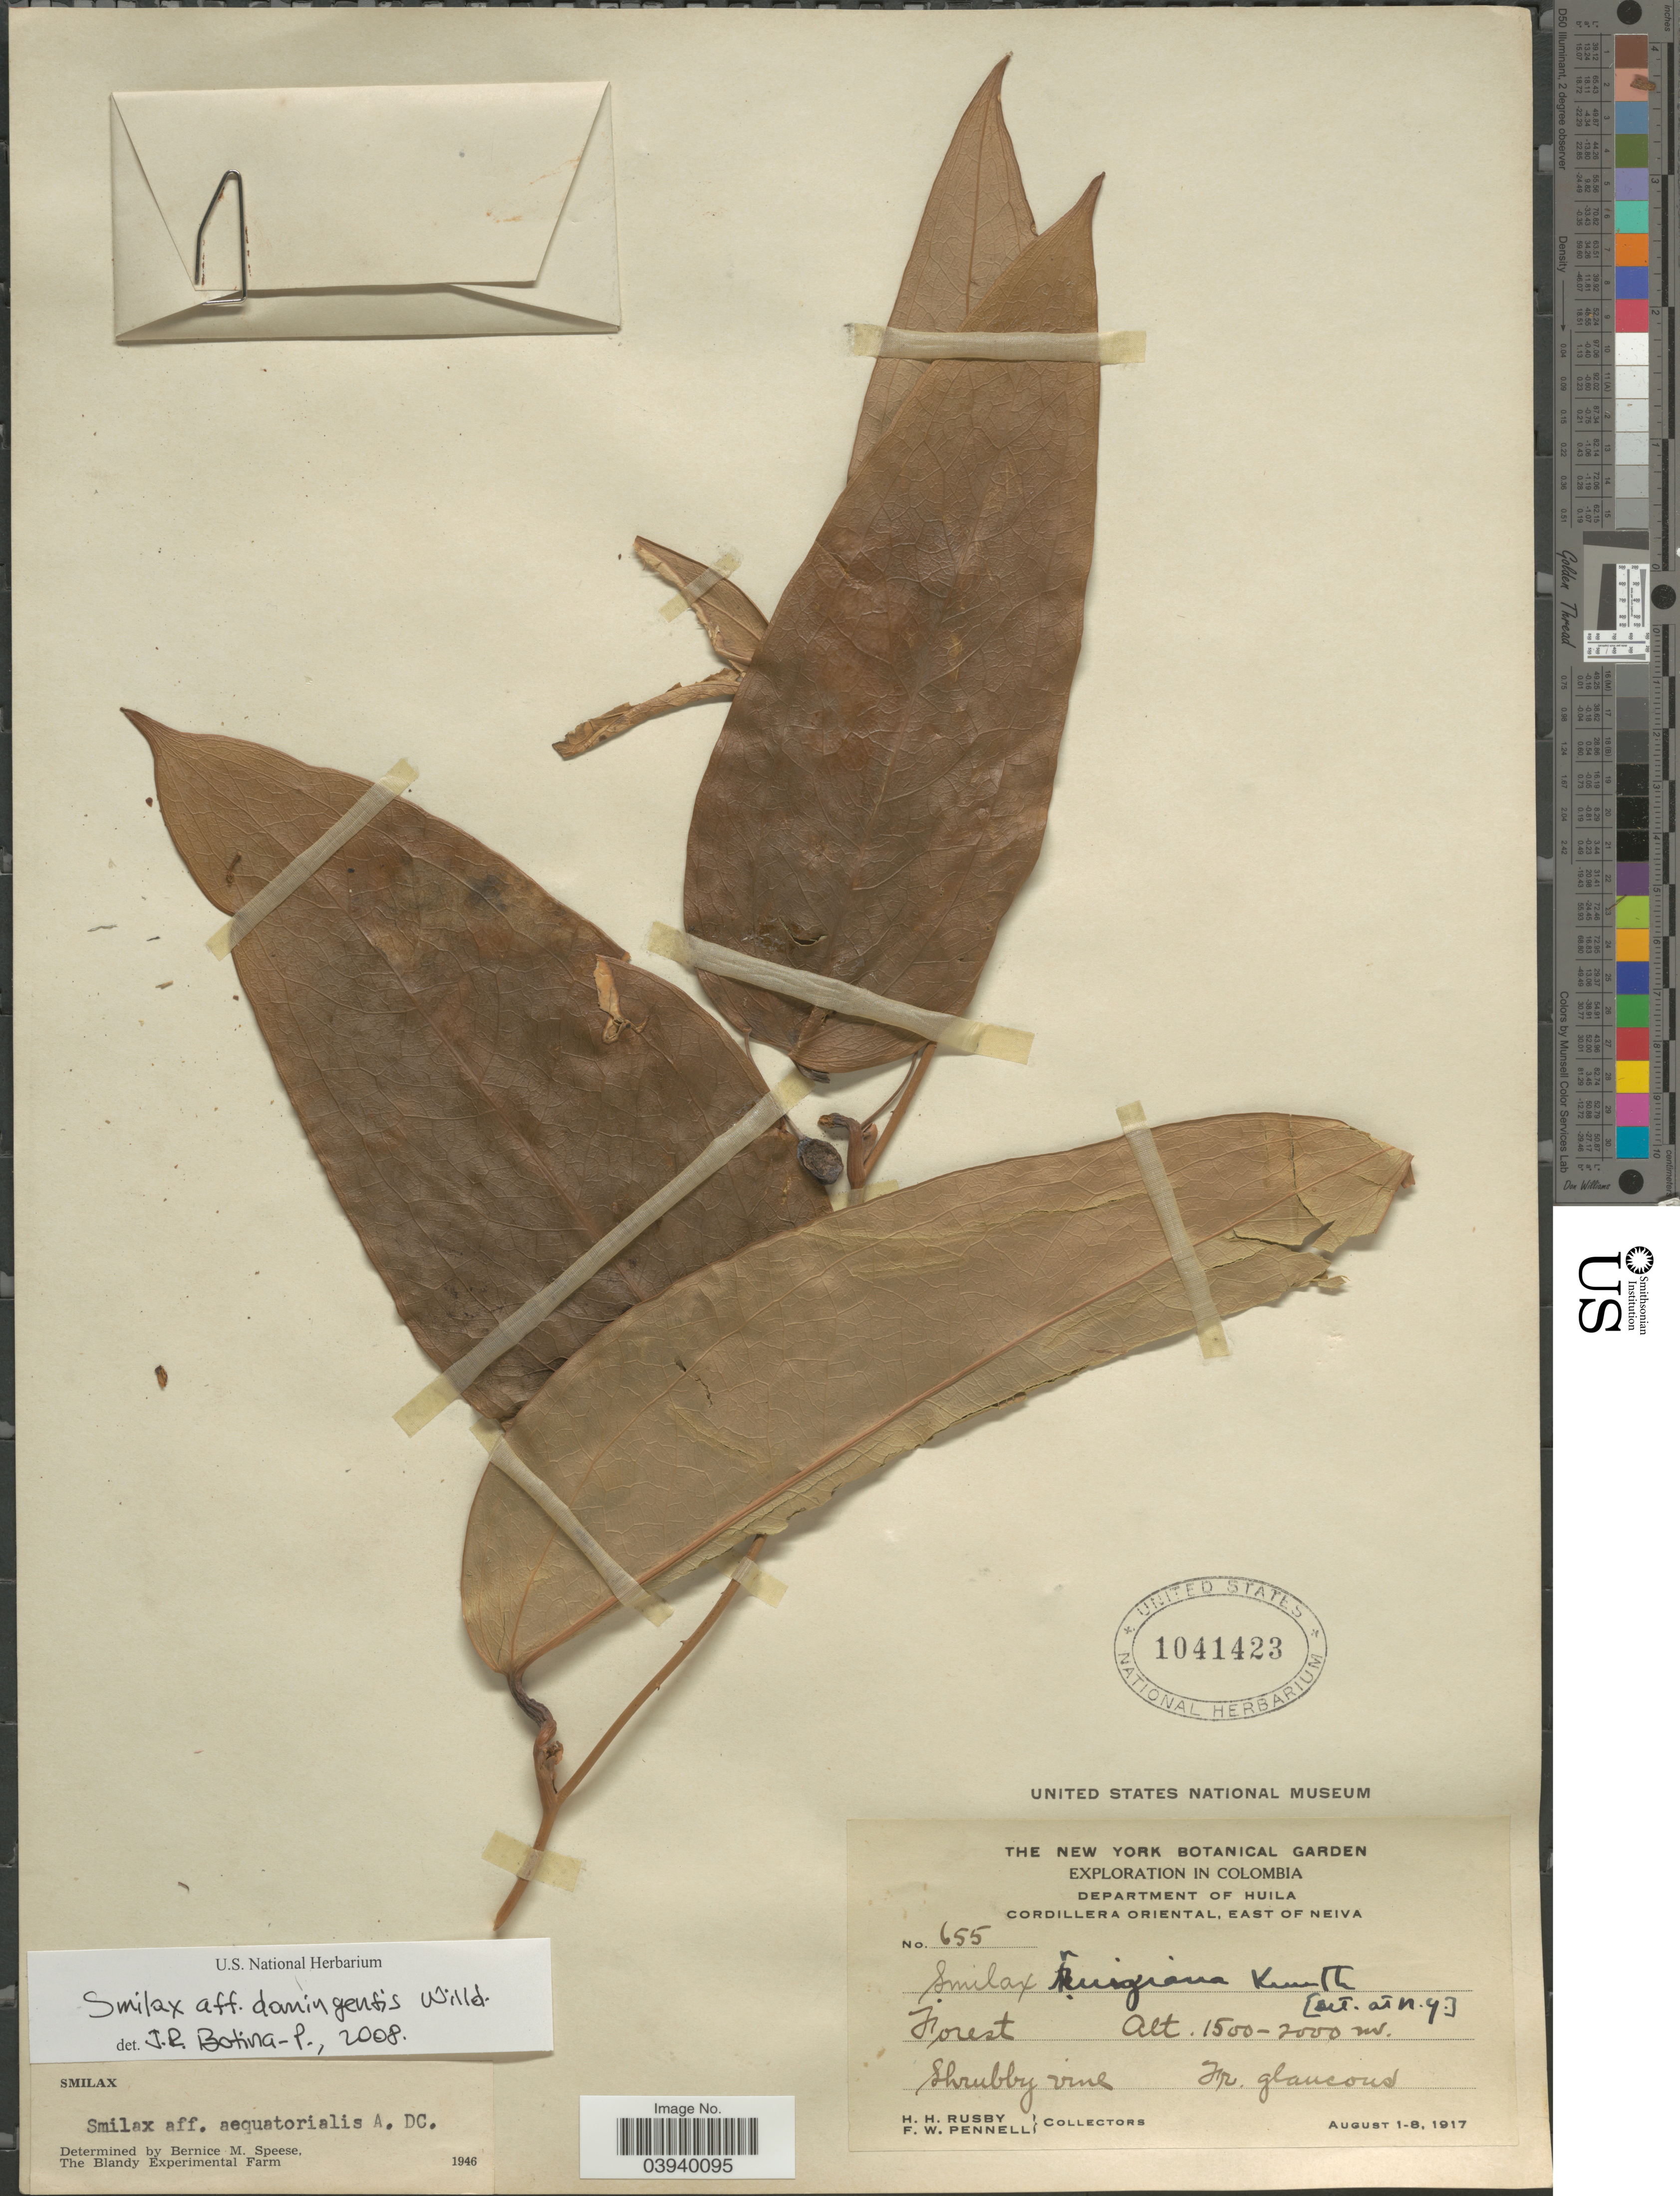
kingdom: Plantae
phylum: Tracheophyta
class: Liliopsida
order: Liliales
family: Smilacaceae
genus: Smilax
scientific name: Smilax domingensis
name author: Willd.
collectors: H. H. Rusby & F. W. Pennell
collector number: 655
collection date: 1917-08-01/1917-08-08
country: Colombia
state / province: Huila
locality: Cordillera Oriental, East of Neiva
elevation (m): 1500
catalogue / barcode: US 1041423